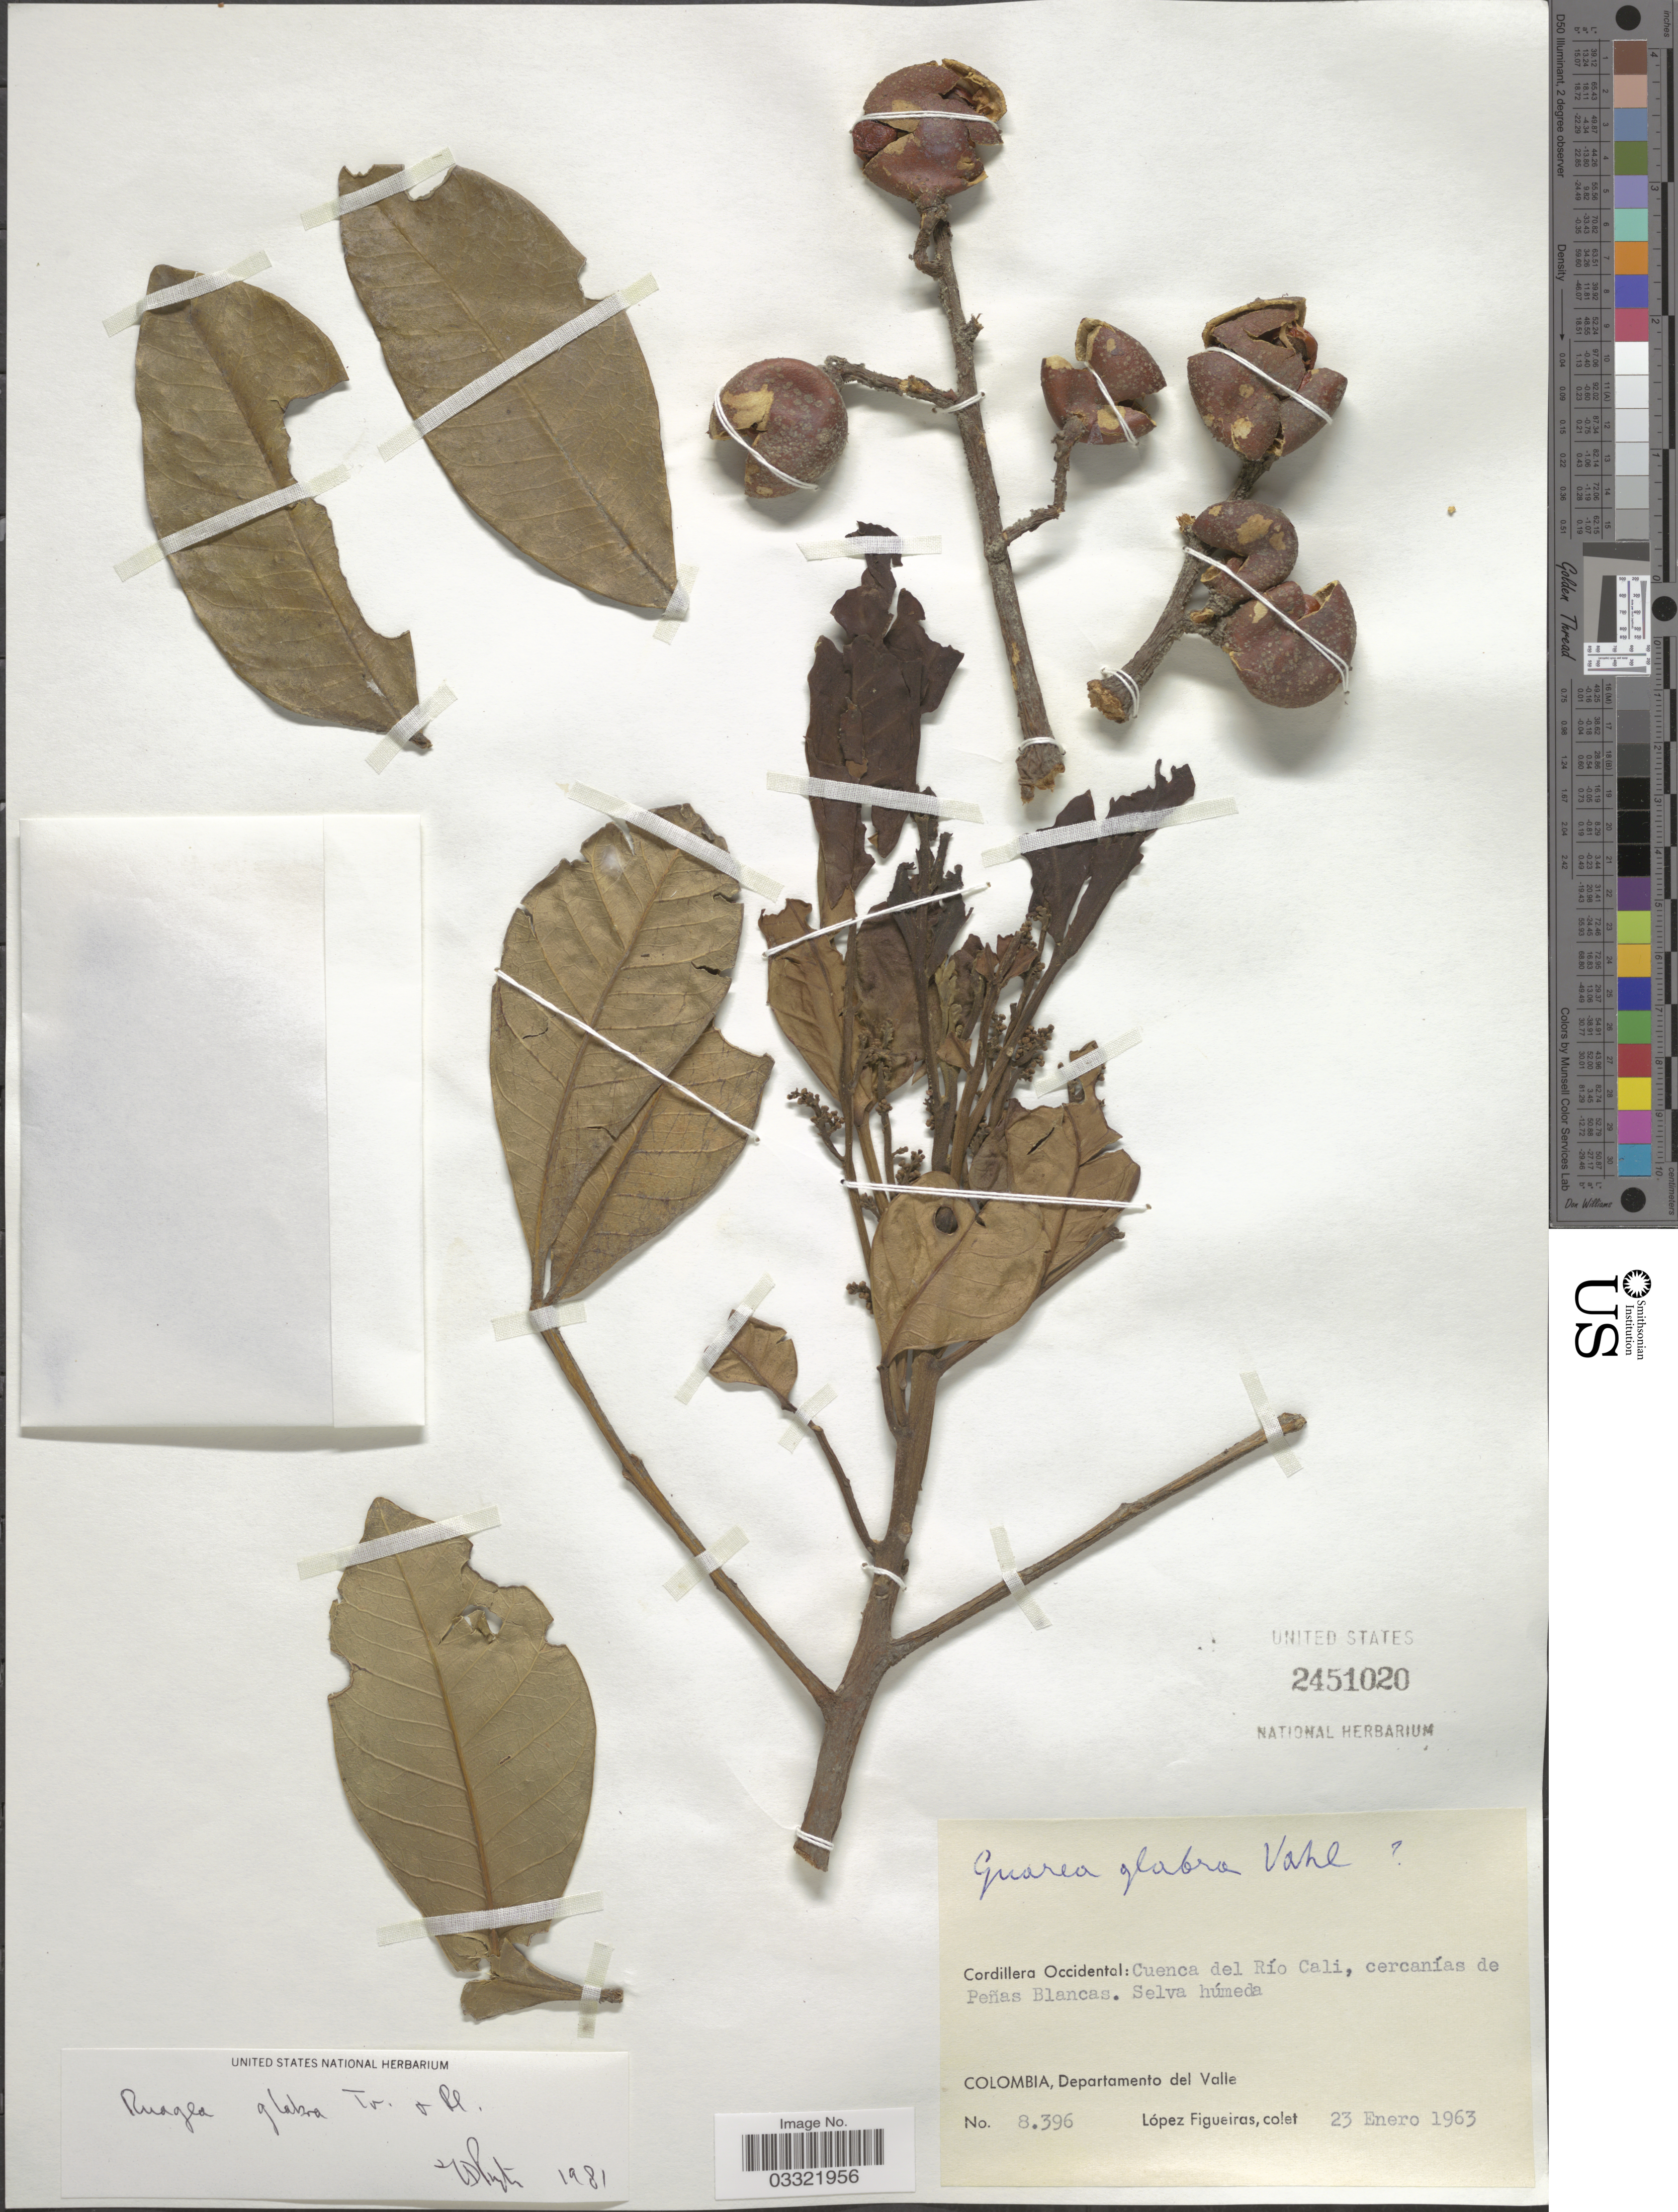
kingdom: Plantae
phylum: Tracheophyta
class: Magnoliopsida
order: Sapindales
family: Meliaceae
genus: Ruagea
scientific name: Ruagea glabra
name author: Triana & Planch.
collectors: M. López Figueiras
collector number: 8396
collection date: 1963-01-23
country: Colombia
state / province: Valle del Cauca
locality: Cordillera Occidental: Cuenca del Río Cali, cercanías de Peñas Blancas, Departamento del Valle.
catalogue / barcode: US 2451020